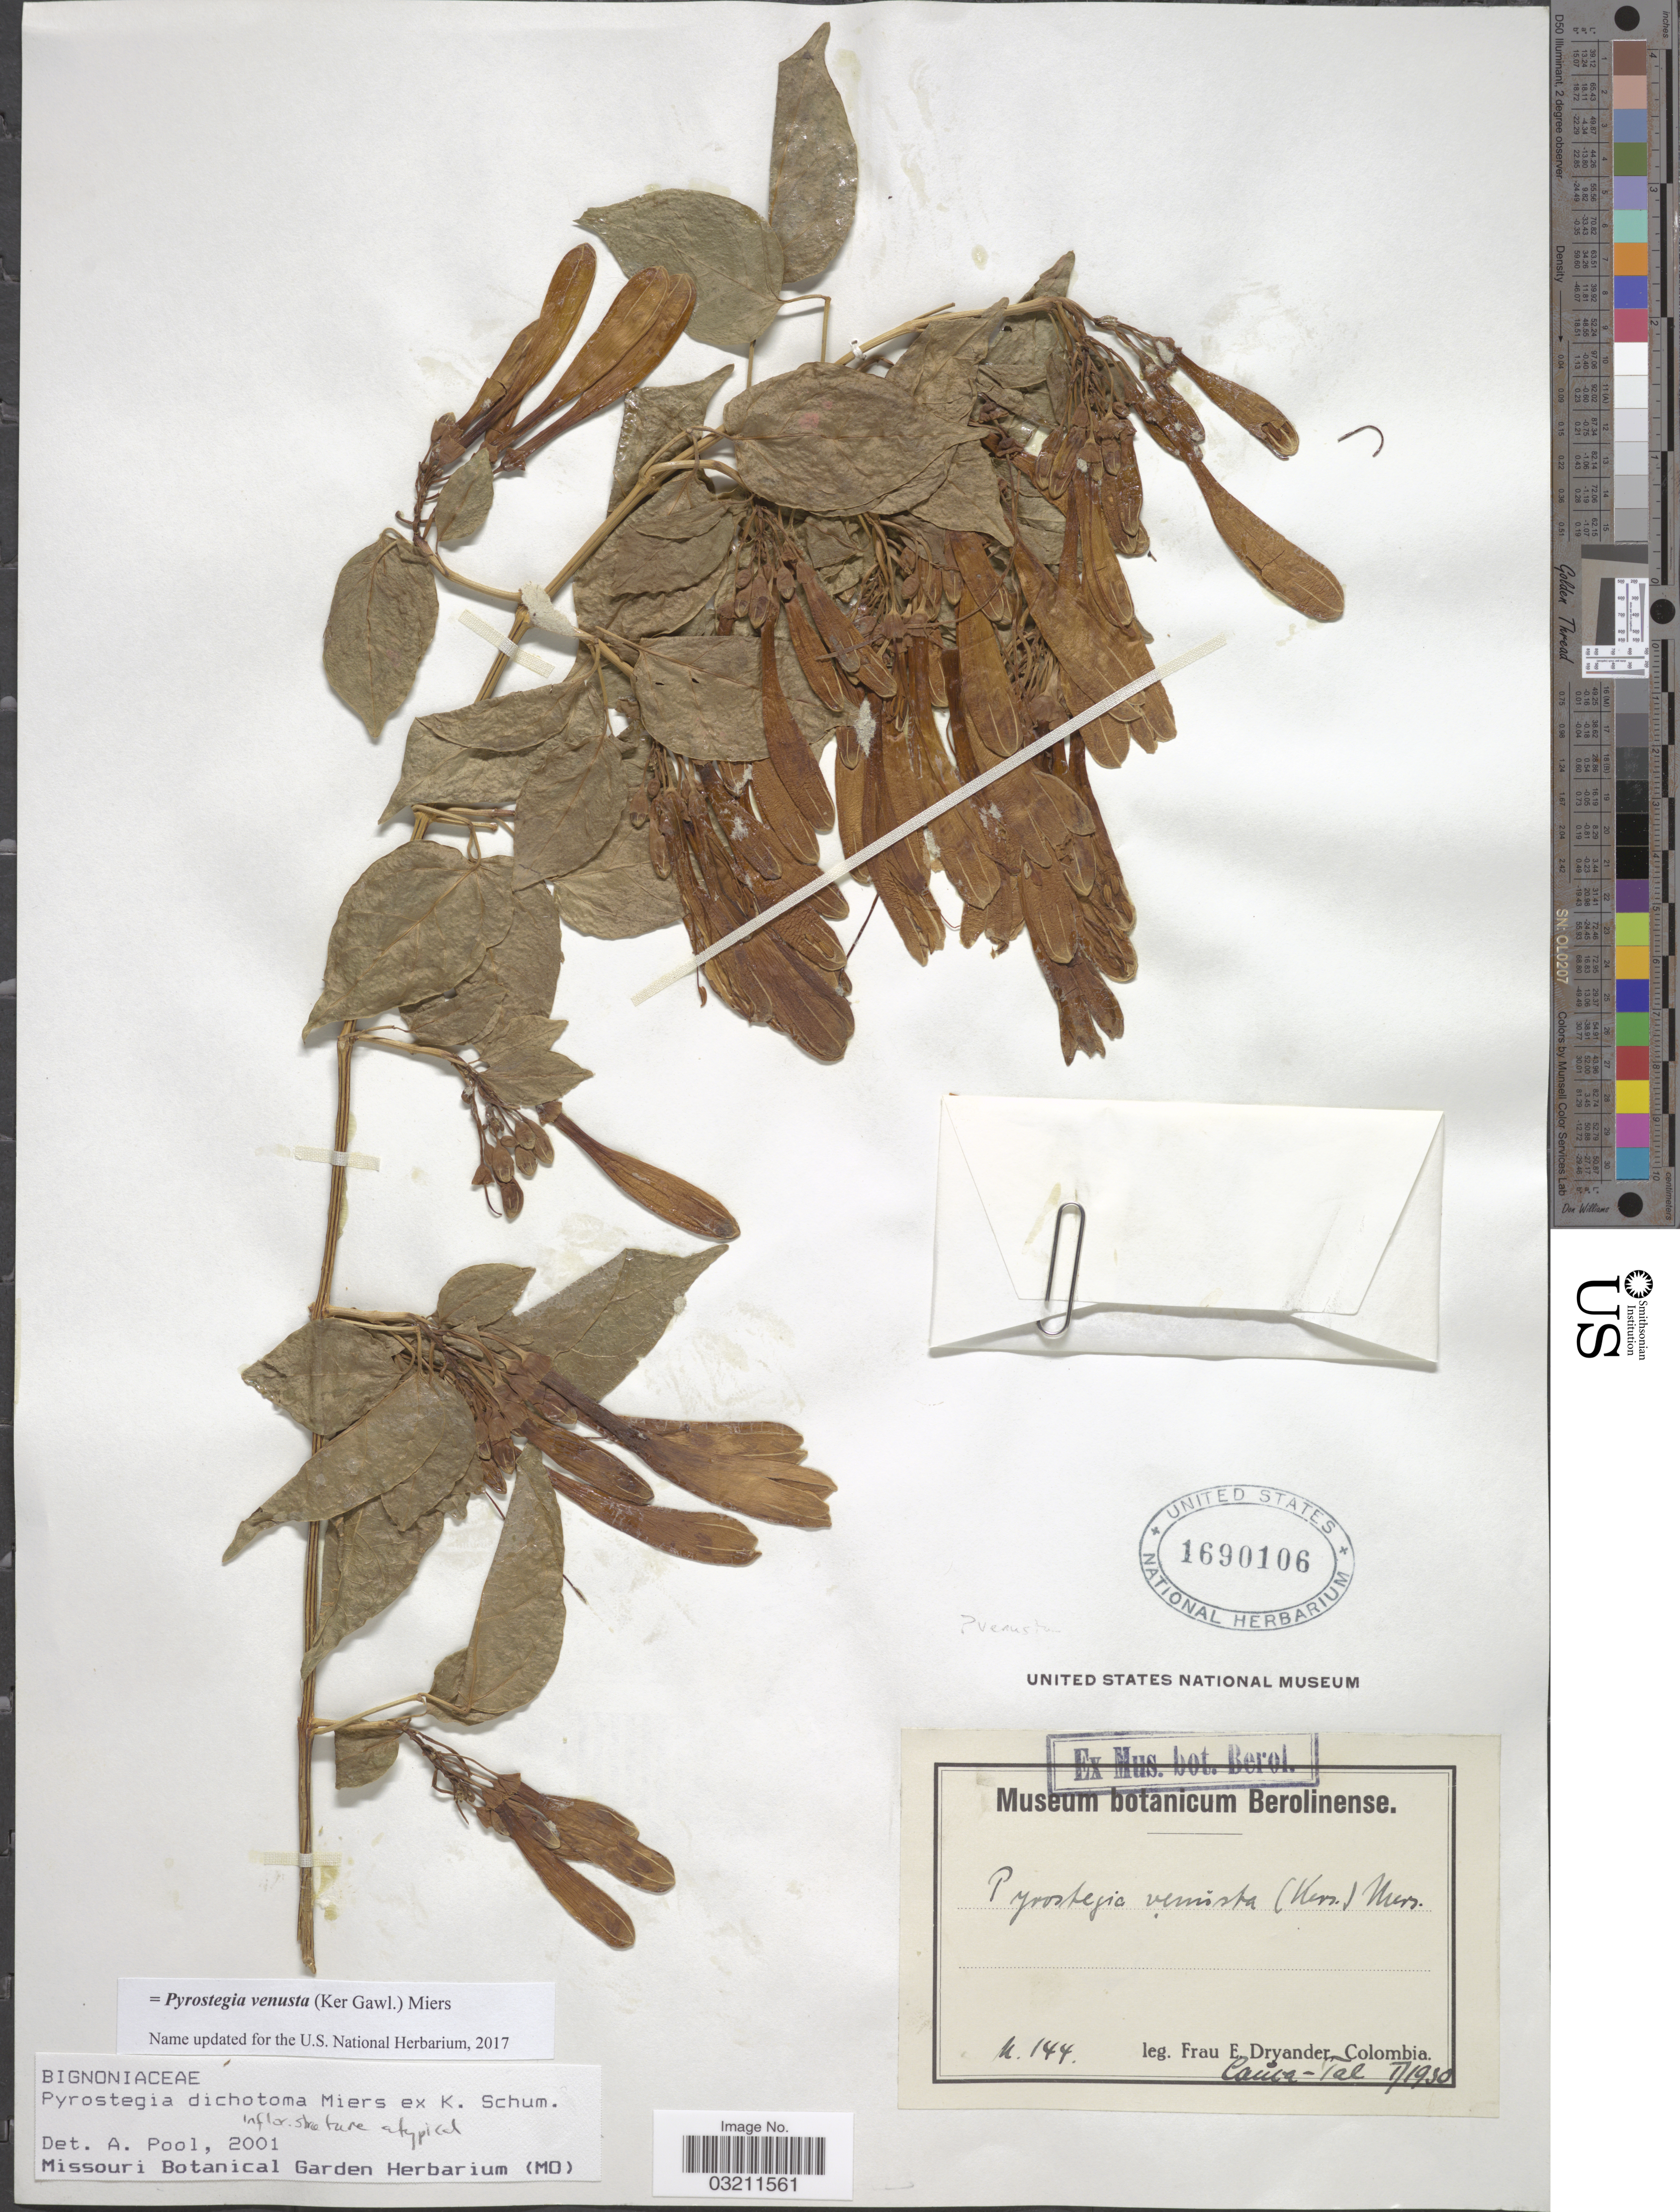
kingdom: Plantae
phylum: Tracheophyta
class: Magnoliopsida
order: Lamiales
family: Bignoniaceae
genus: Pyrostegia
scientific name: Pyrostegia venusta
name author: (Ker Gawl.) Miers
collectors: F. Dryander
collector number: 144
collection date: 1930-01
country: Colombia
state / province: Cauca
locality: Tal.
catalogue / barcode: US 1690106